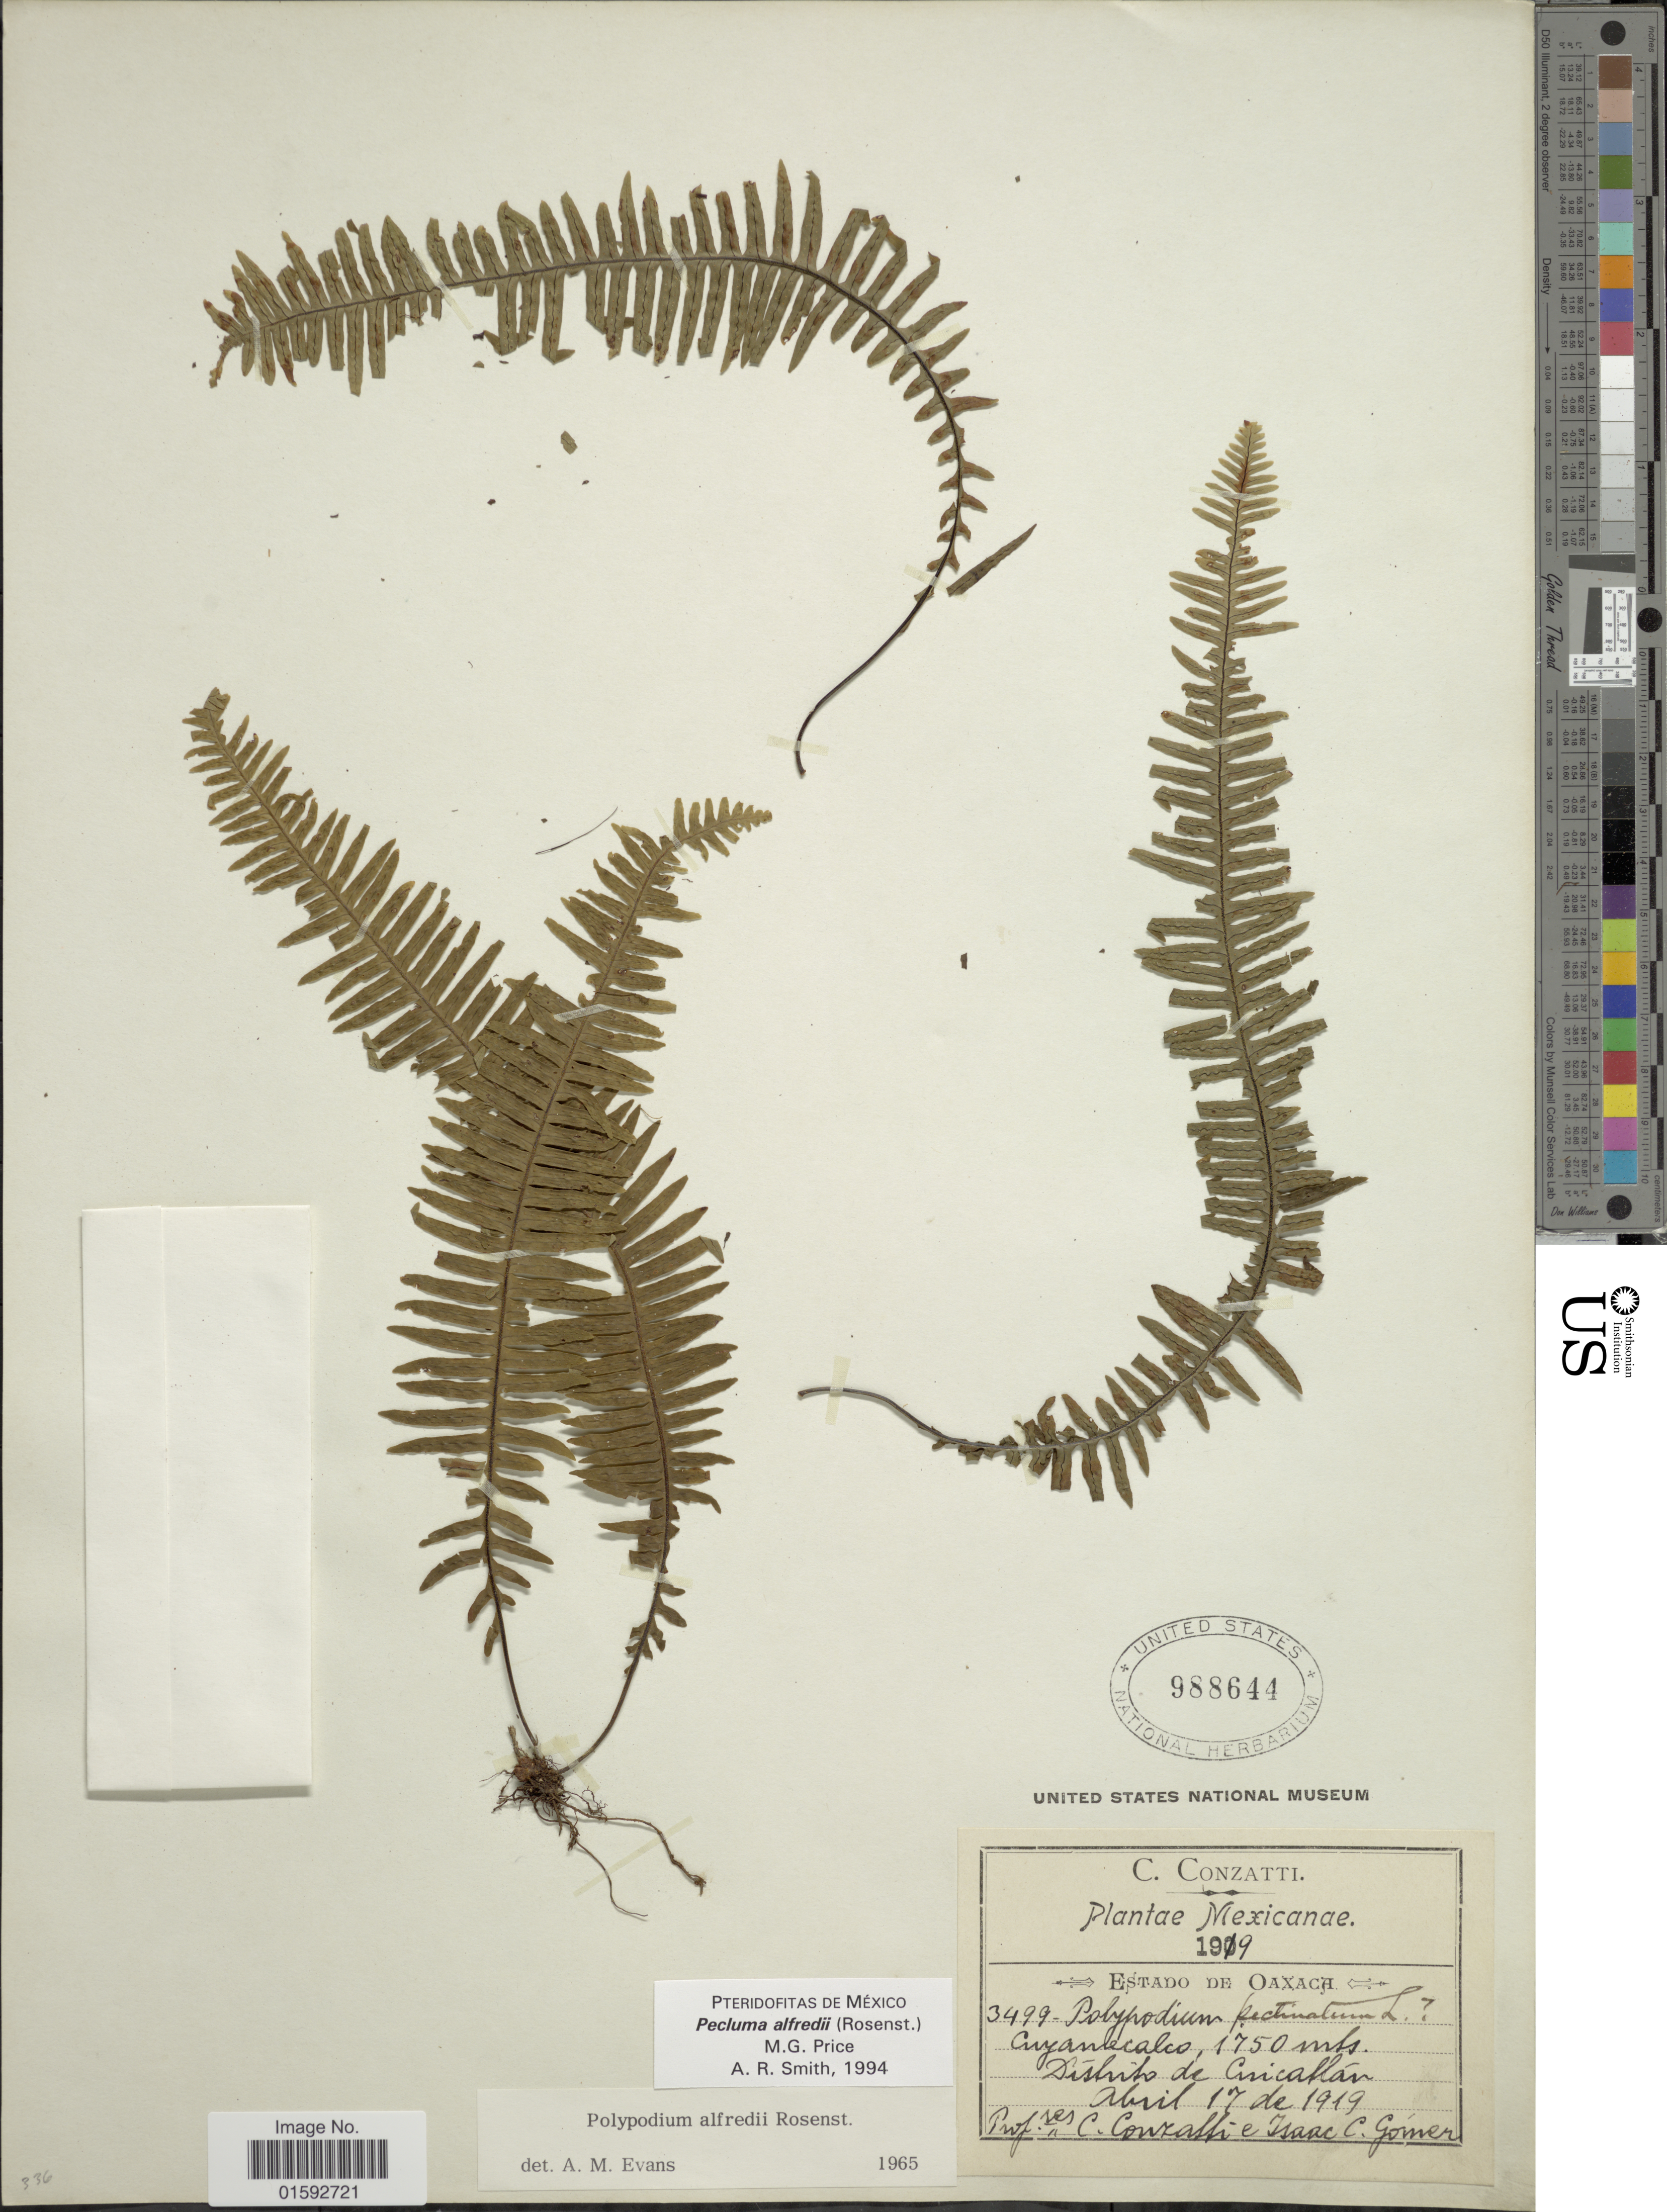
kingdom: Plantae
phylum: Tracheophyta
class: Polypodiopsida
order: Polypodiales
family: Polypodiaceae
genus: Pecluma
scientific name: Pecluma alfredii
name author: (Rosenst.) M.G. Price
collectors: C. Conzatti & I. Gomer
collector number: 3499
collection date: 1919-04-17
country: Mexico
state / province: Oaxaca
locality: Cuyanlecalco, Distrito de Cincallán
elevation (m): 1750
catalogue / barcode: US 988644